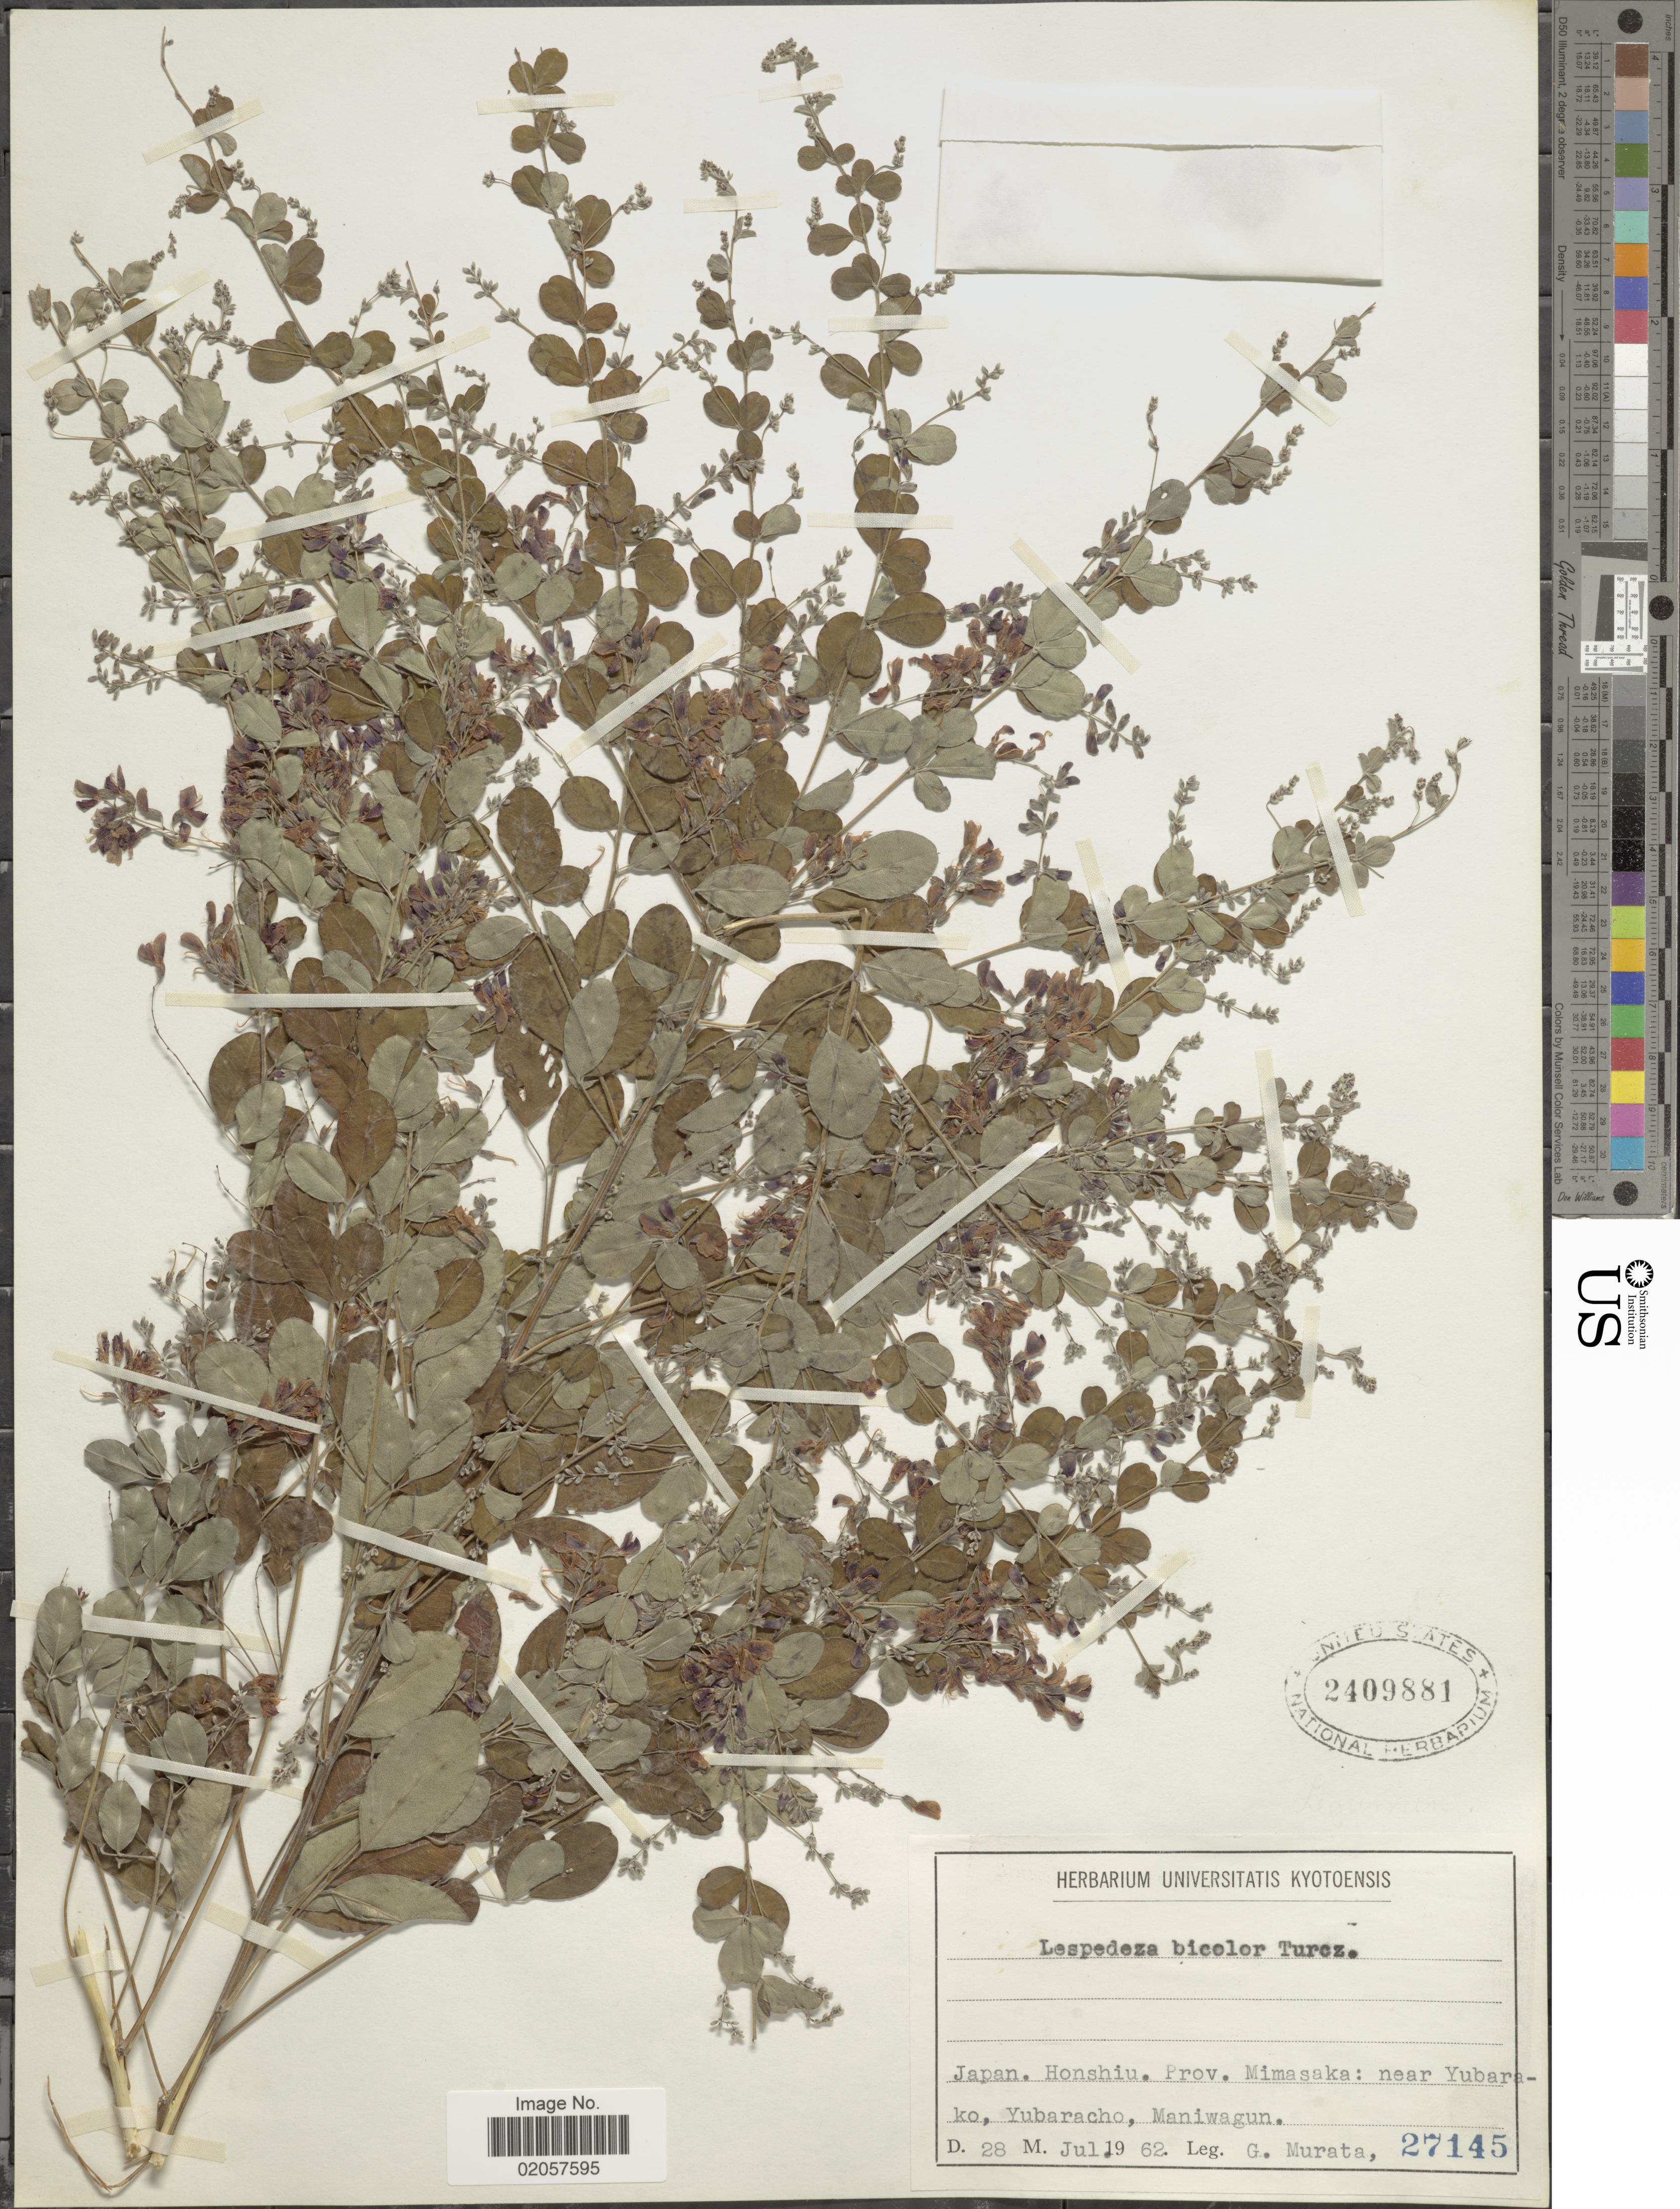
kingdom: Plantae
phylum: Tracheophyta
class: Magnoliopsida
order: Fabales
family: Fabaceae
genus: Lespedeza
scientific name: Lespedeza bicolor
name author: Turcz.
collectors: G. Murata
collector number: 27145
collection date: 1962-07-28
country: Japan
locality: Honshiu. Prov. Mimasaka: near Yubarako, Yubaracho, Maniwagun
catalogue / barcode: US 2409881